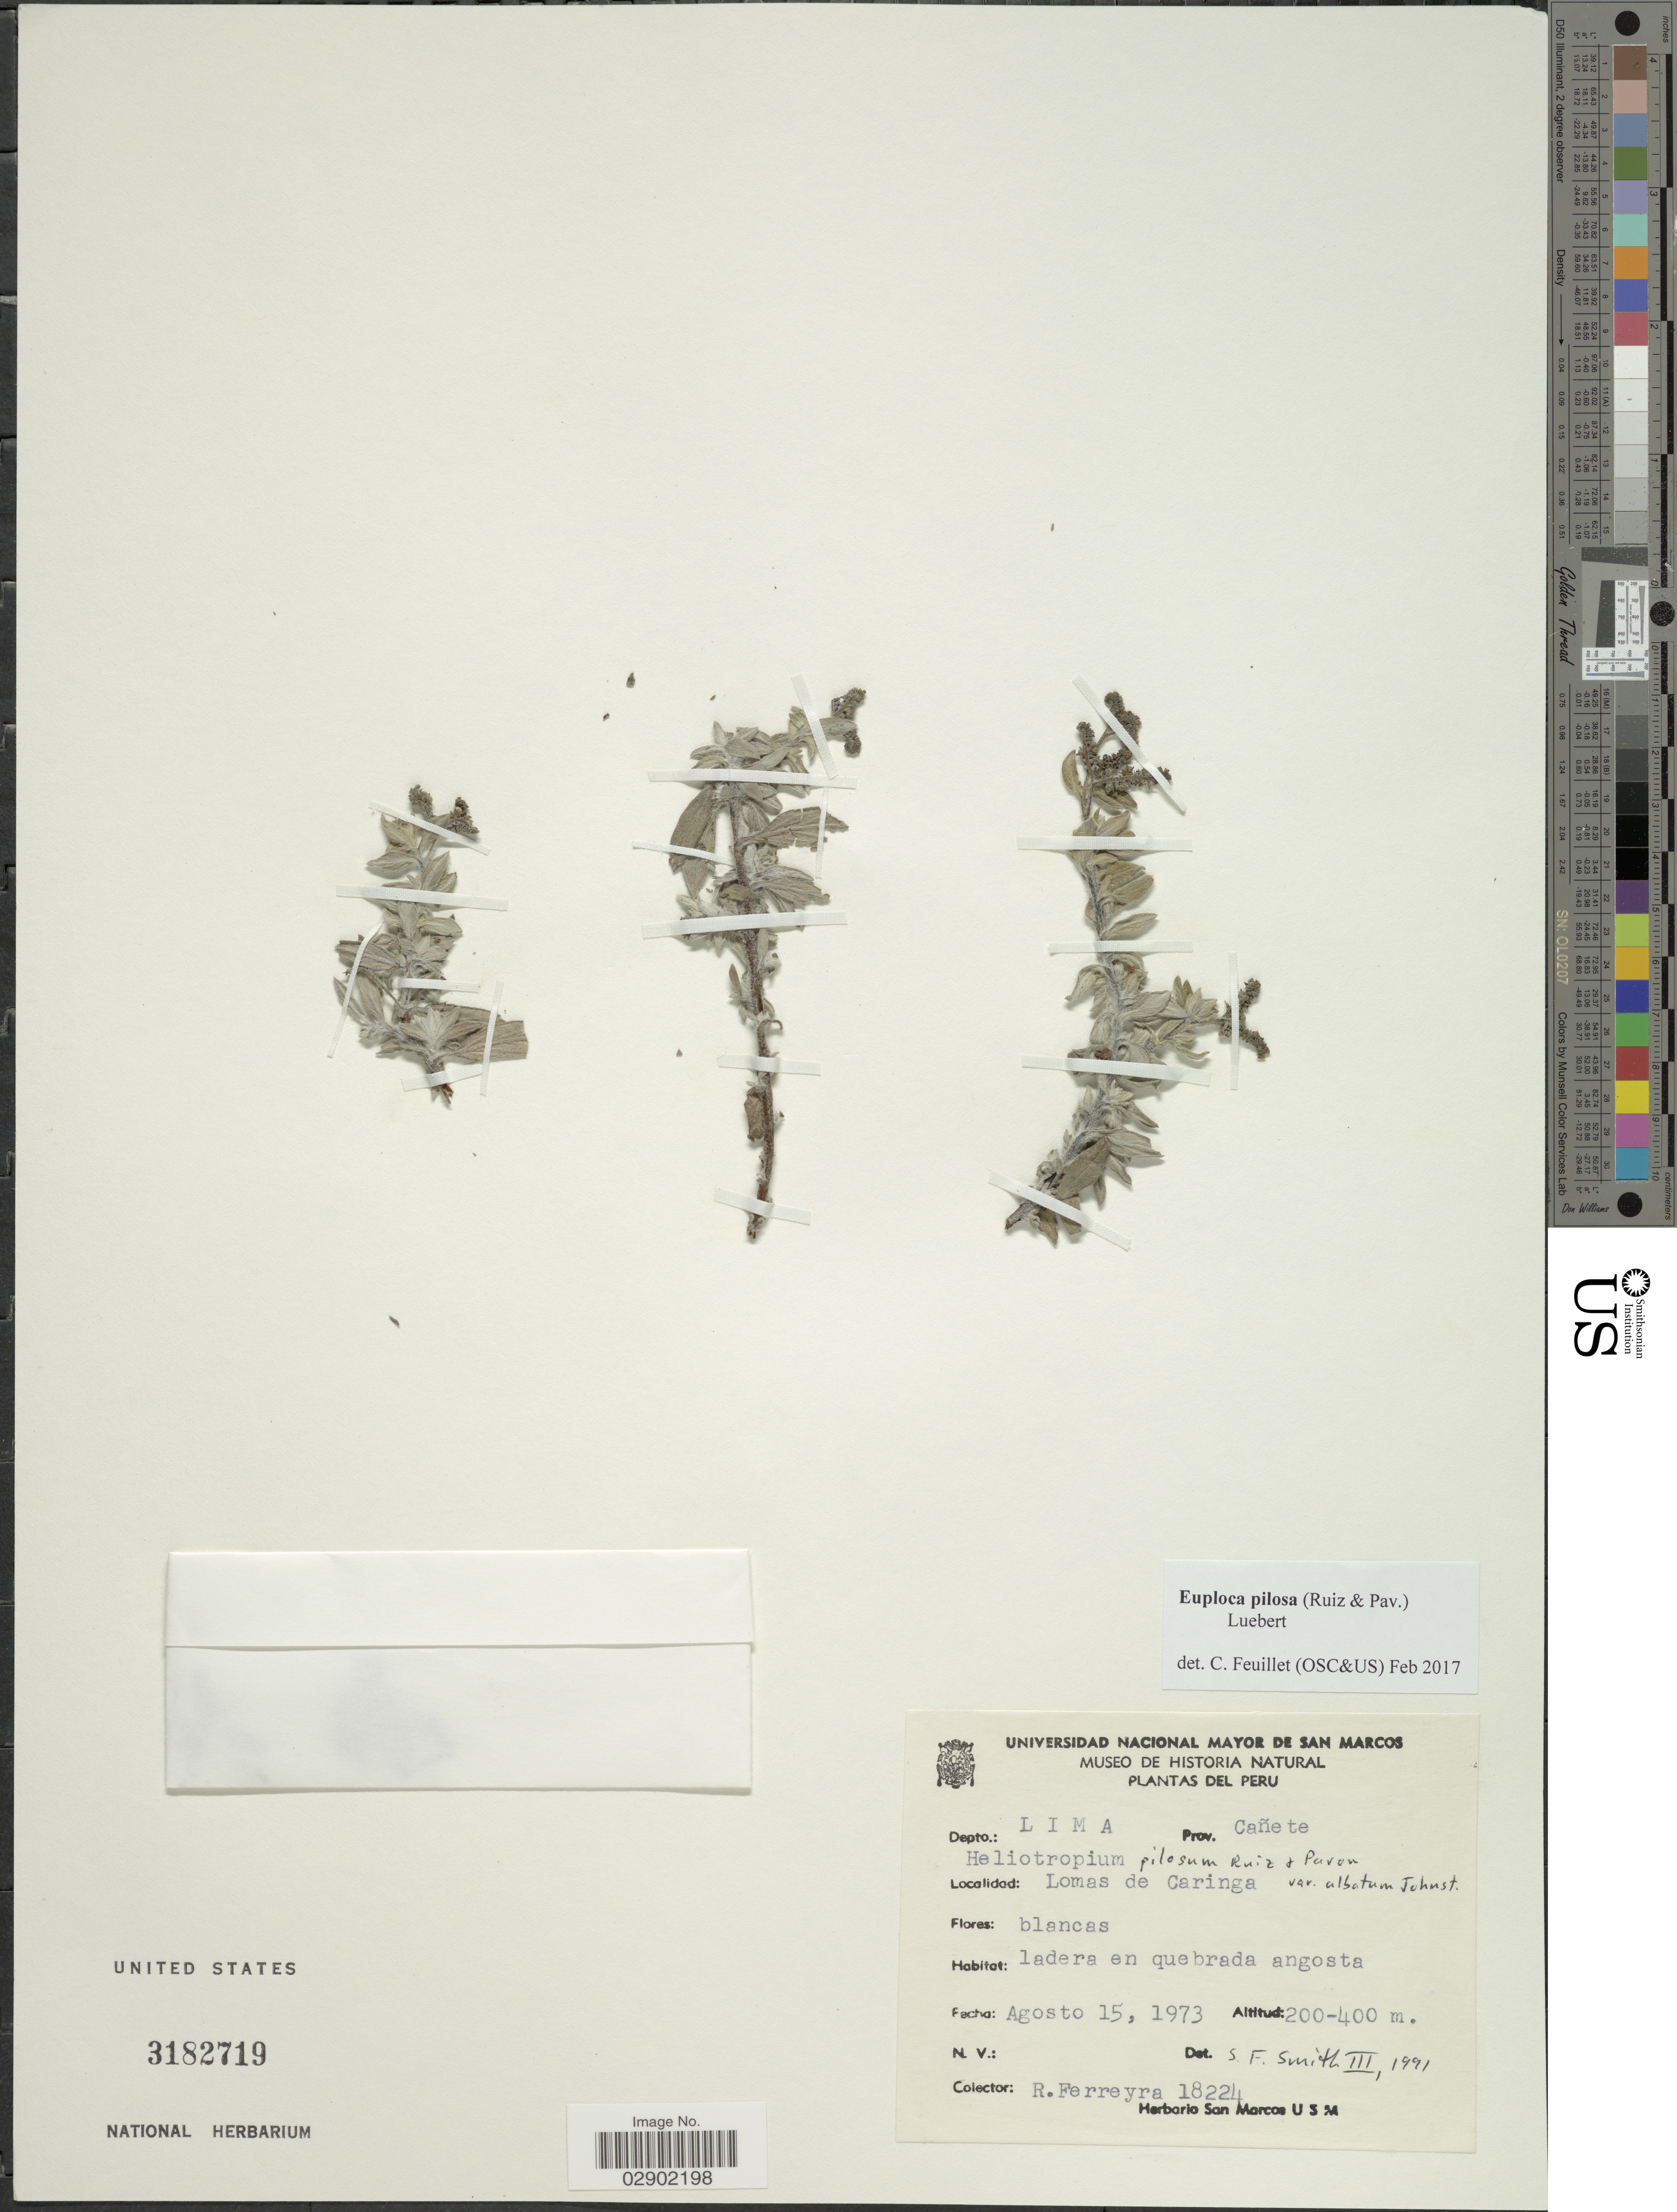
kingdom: Plantae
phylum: Tracheophyta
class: Magnoliopsida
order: Boraginales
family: Heliotropiaceae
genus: Euploca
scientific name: Euploca pilosa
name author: (Ruiz & Pav.)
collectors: R. A. Ferreyra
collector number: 18224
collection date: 1973-08-15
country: Peru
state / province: Lima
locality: Depto.: Lima. Prov. Cañete. Lomas de Caringa.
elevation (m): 200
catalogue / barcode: US 3182719